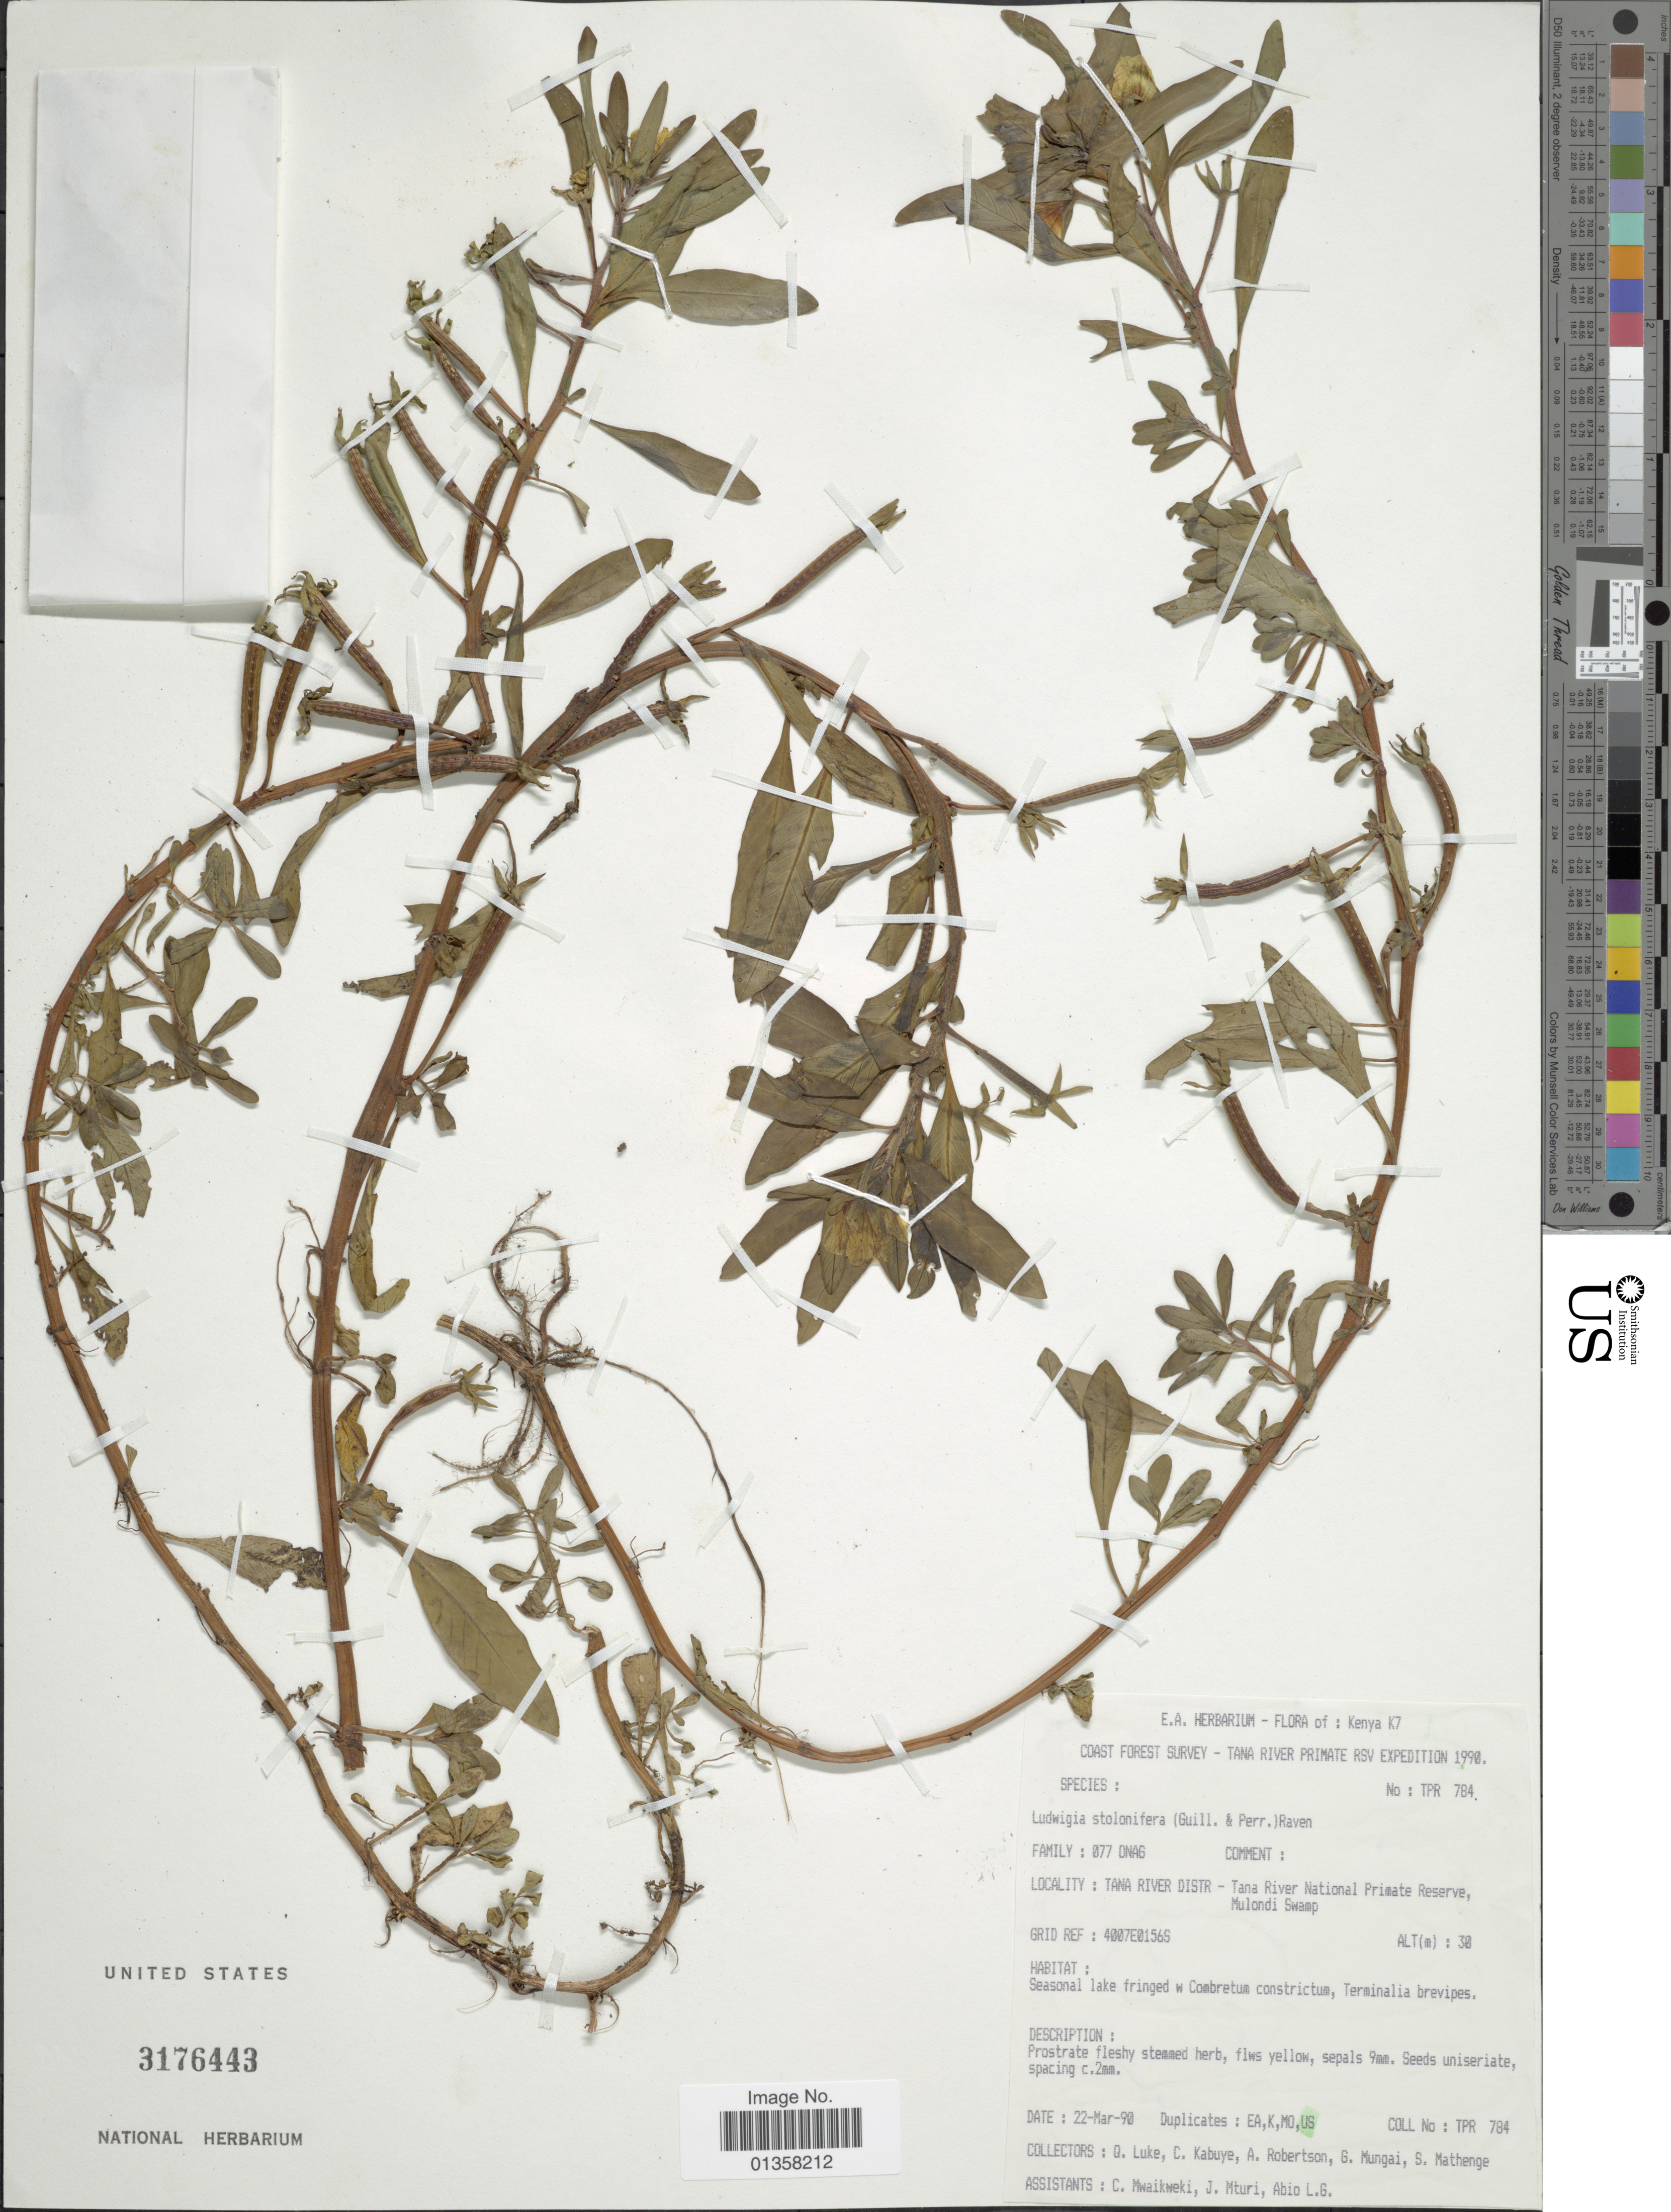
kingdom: Plantae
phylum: Tracheophyta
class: Magnoliopsida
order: Myrtales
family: Onagraceae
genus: Ludwigia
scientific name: Ludwigia stolonifera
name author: (Guill. & Perr.) P.H. Raven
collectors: Q. Luke, C. Kabuye, A. Robertson, G. Mungai & S. Mathenge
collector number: TPR784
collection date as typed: Transcribed d/m/y: 22/3/90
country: Kenya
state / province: Tana River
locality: Tana River National Primate Reserve, Mulondi Swampp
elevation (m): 30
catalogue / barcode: US 3176443